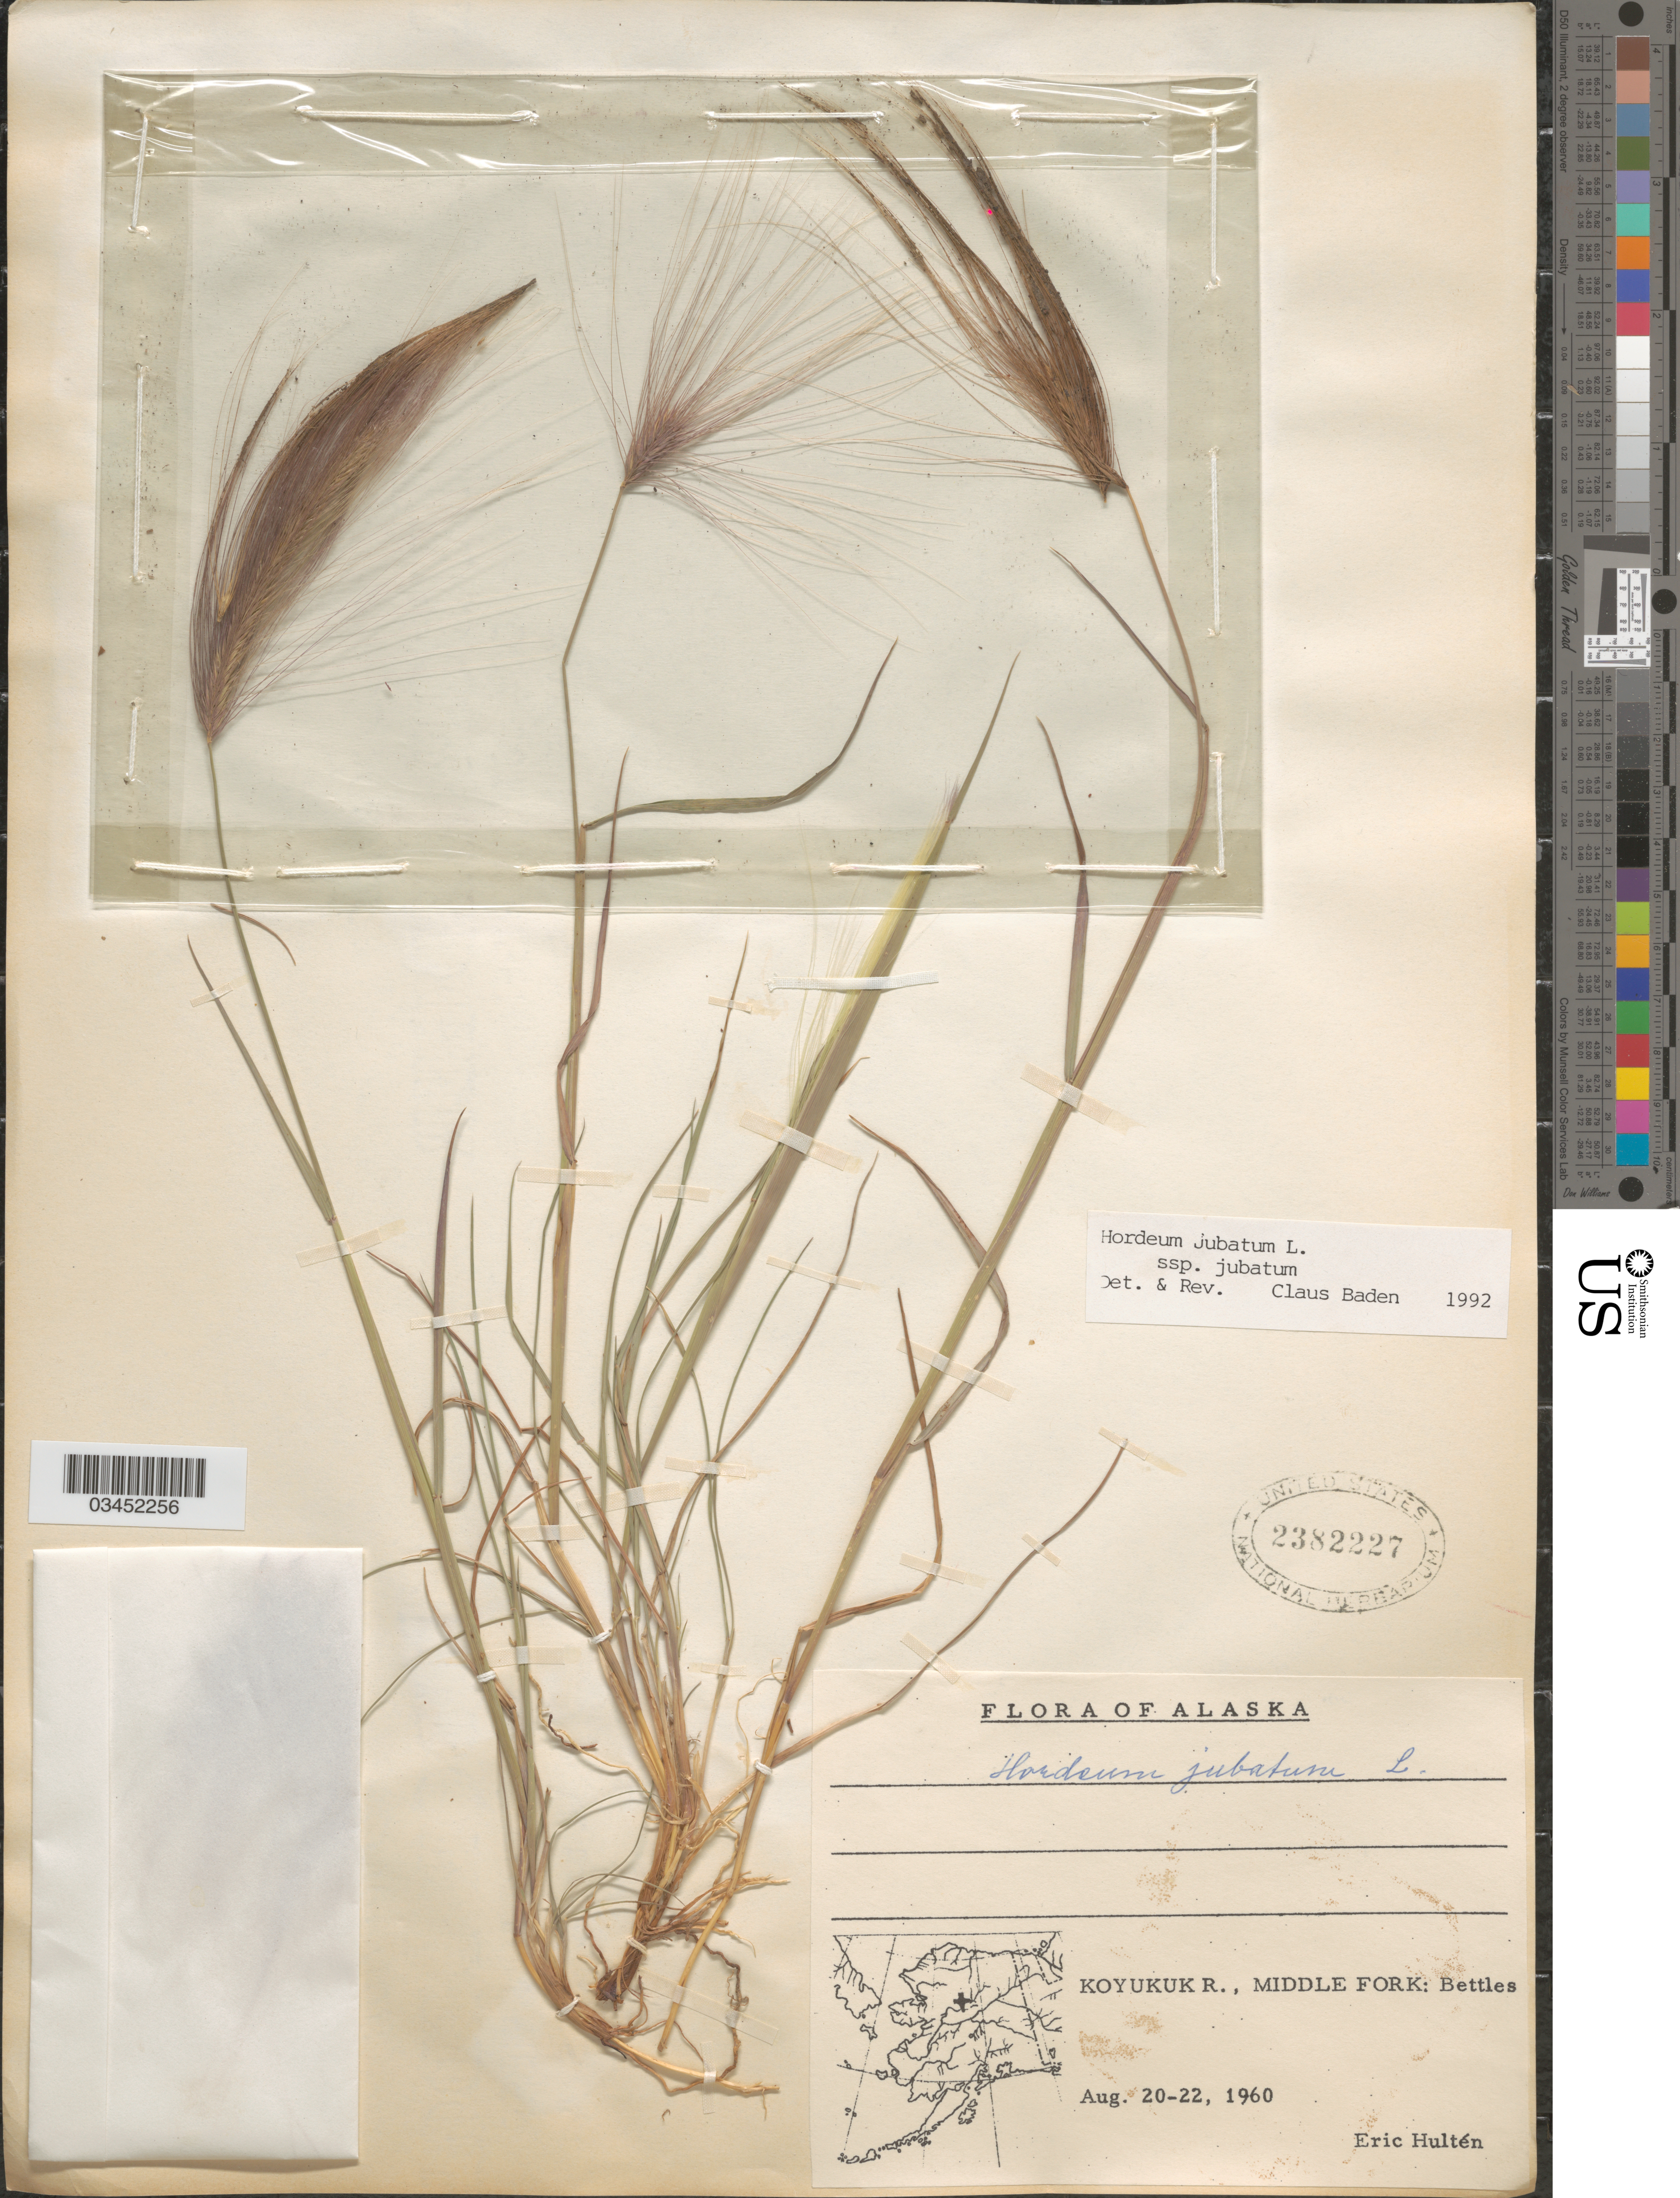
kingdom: Plantae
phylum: Tracheophyta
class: Liliopsida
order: Poales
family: Poaceae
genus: Hordeum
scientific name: Hordeum jubatum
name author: L.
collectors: E. G. Hultén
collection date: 1960-08-20/1960-08-22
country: United States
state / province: Alaska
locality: Koyokuk R., Middle Fork: Bettles.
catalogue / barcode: US 2382227